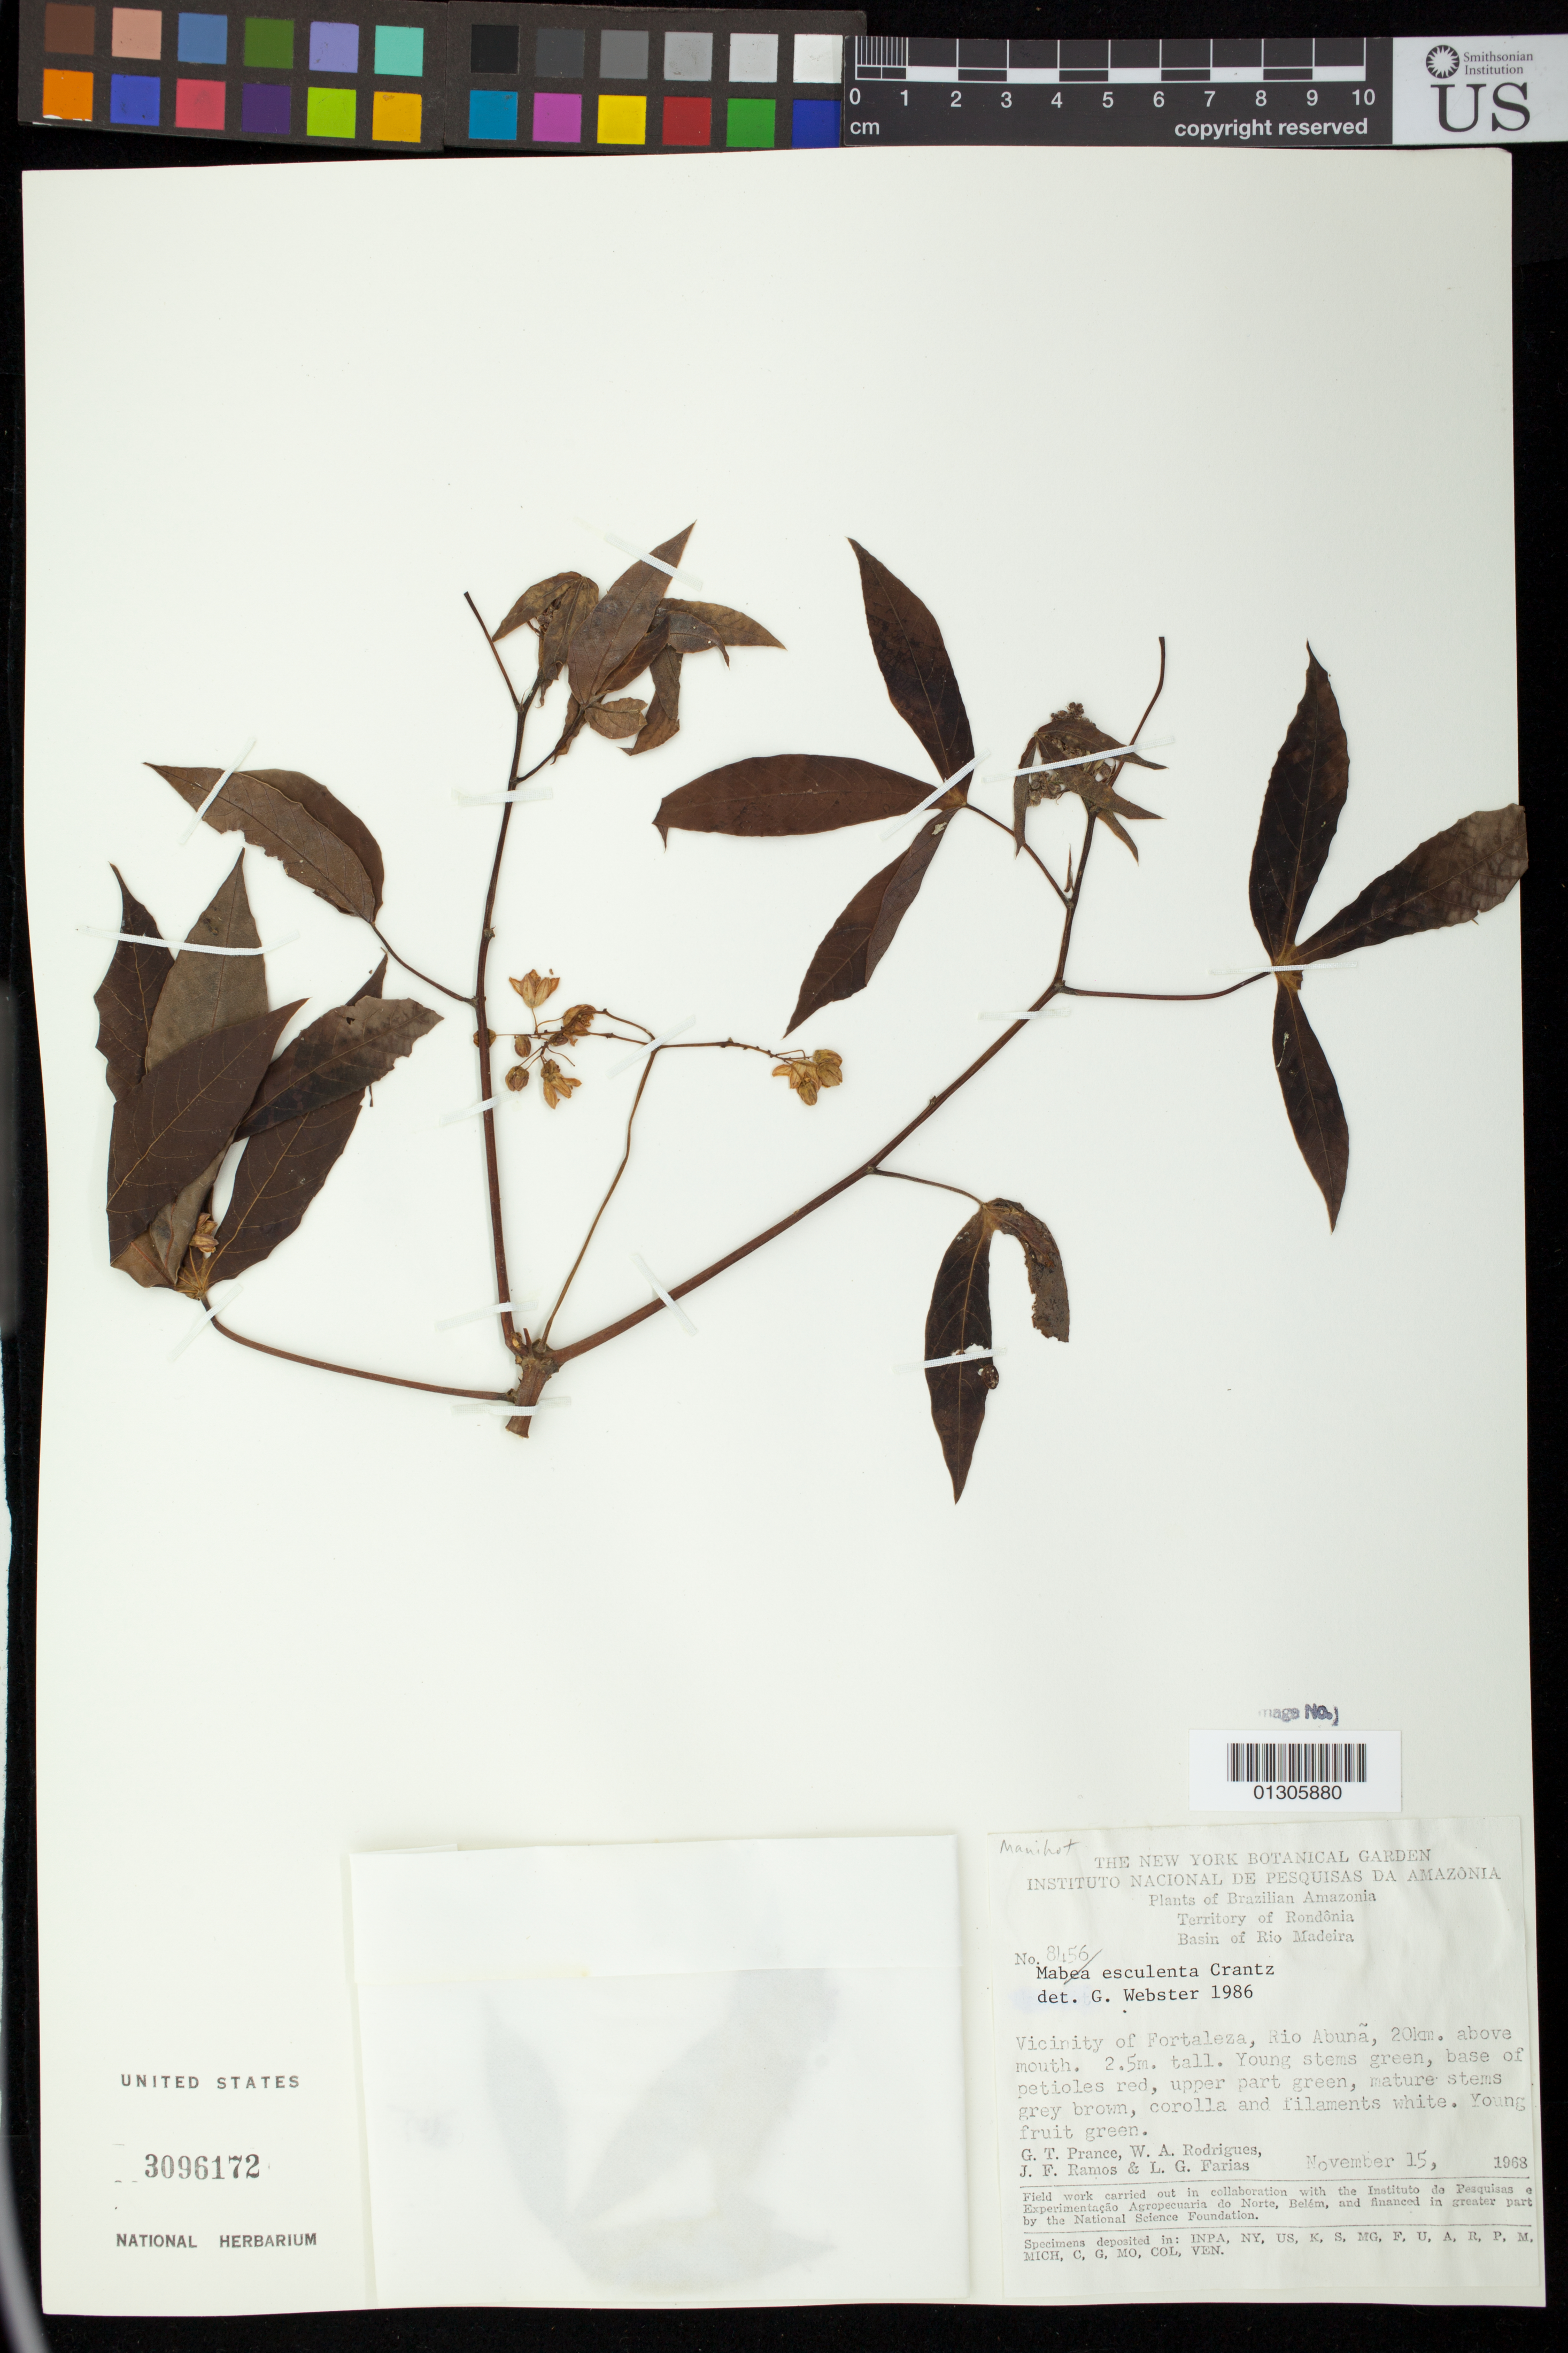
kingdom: Plantae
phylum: Tracheophyta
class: Magnoliopsida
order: Malpighiales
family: Euphorbiaceae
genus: Manihot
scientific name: Manihot esculenta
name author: Crantz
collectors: G. T. Prance, W. A. Rodrigues, J. F. Ramos & L. G. Farias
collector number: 8456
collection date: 1968-11-15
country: Brazil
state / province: Rondonia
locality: Vicinity of Fortaleza, Rio Abuna, 20 km above mouth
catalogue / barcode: US 2096172